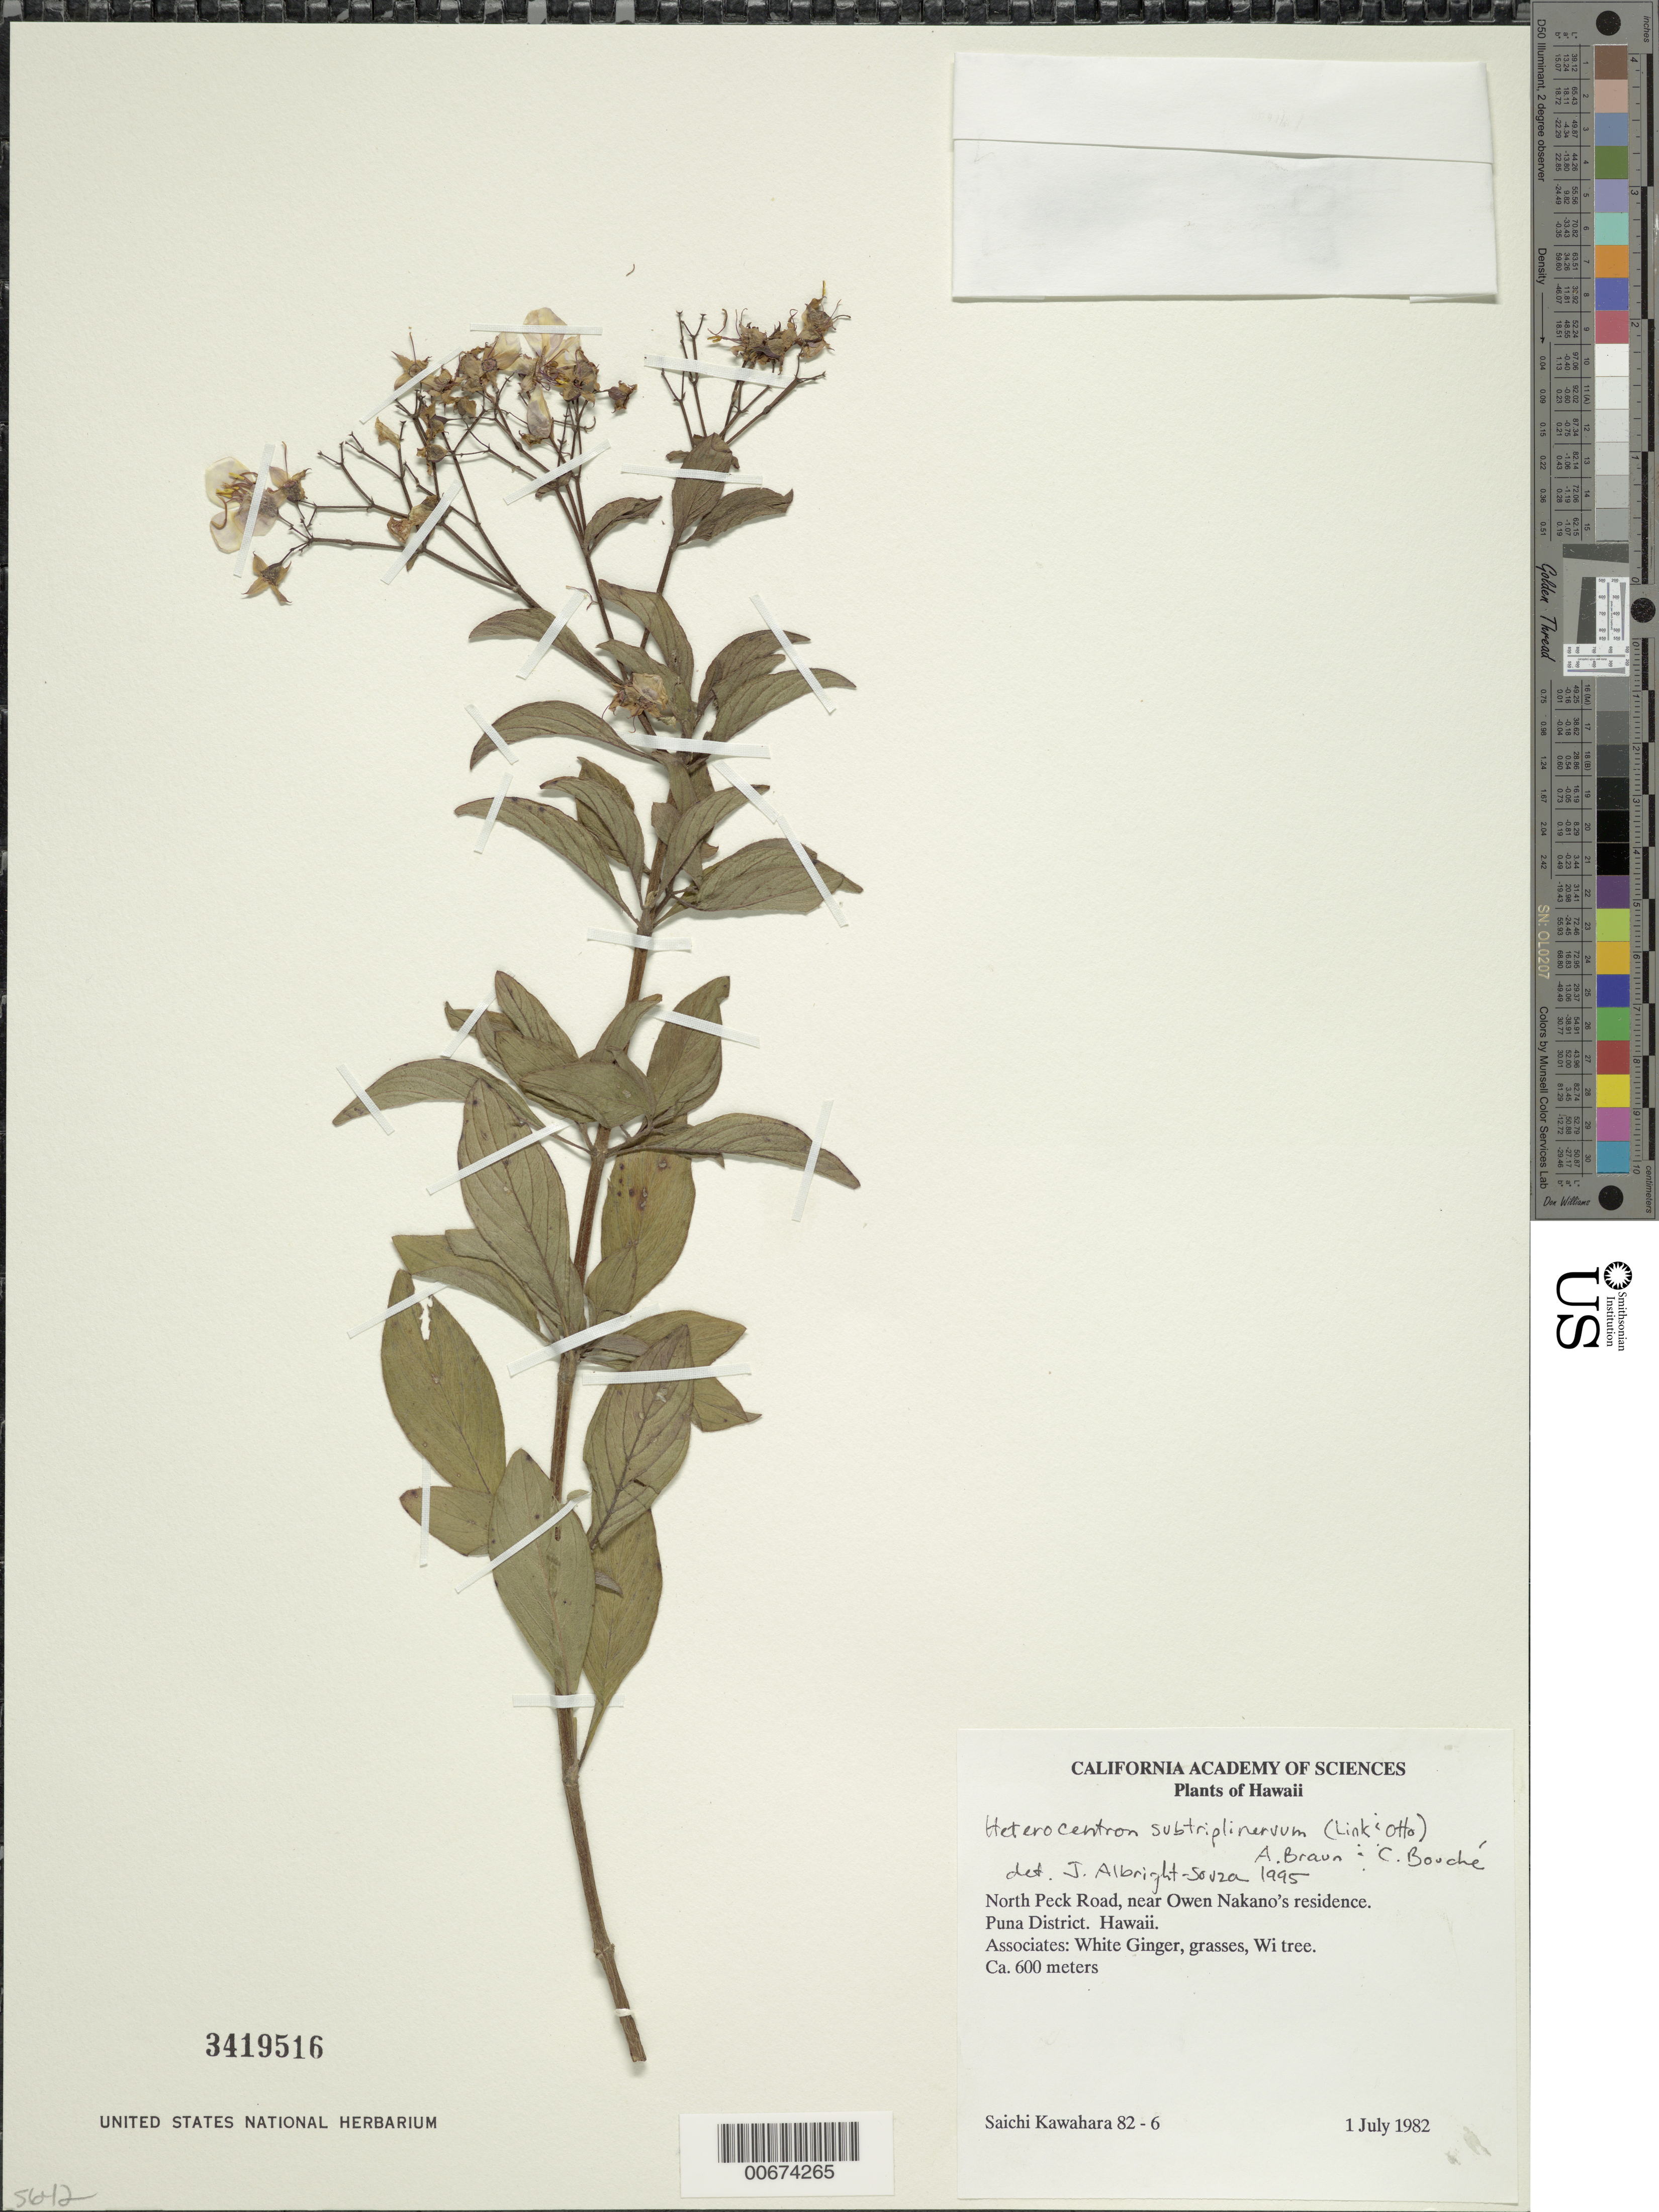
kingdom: Plantae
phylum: Tracheophyta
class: Magnoliopsida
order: Myrtales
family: Melastomataceae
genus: Heterocentron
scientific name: Heterocentron subtriplinervium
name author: (Link & Otto) A. Braun & C.D. Bouché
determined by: Albright-Souza, J.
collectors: S. Kawahara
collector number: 82-6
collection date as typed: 1 Jul 1982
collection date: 1982-07-01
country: United States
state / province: Hawaii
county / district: Hawaii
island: Hawaii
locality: North Peck Road, near Owen Nakano's residence, Puna Distr.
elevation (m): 600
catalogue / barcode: US 3419516